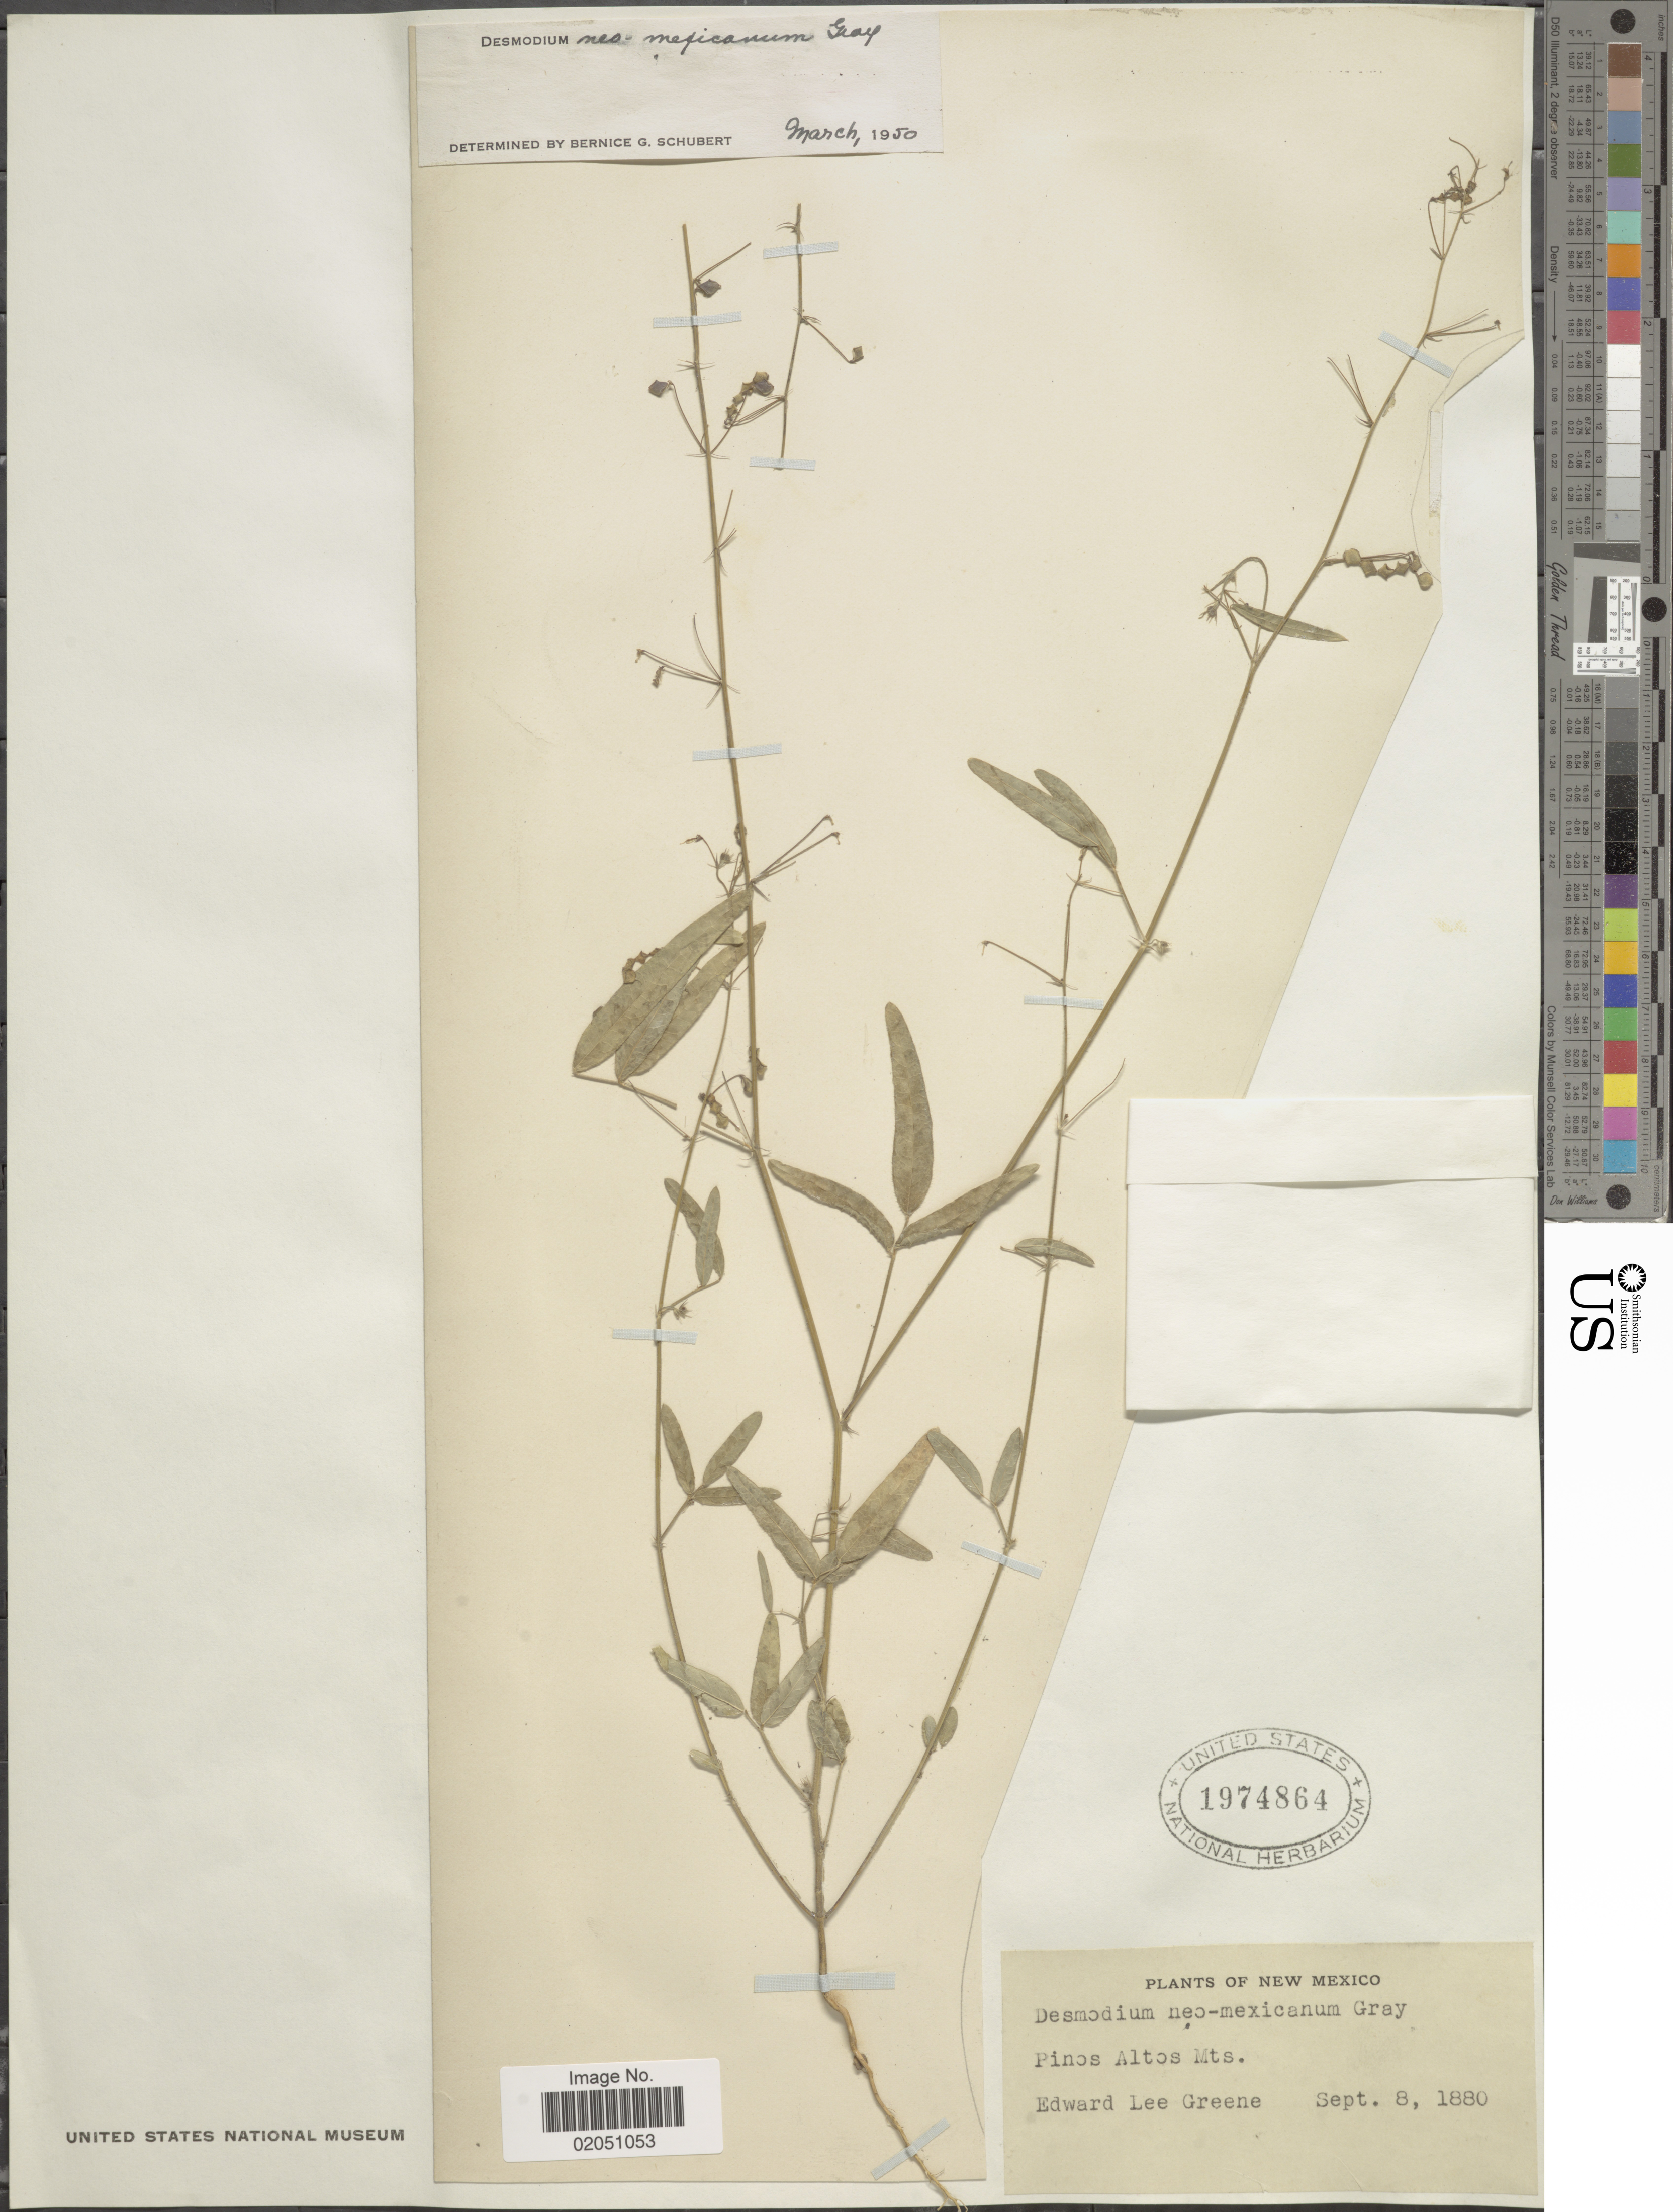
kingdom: Plantae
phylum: Tracheophyta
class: Magnoliopsida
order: Fabales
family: Fabaceae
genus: Desmodium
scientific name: Desmodium neomexicanum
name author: A. Gray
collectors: E. L. Greene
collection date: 1880-09-08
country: United States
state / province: New Mexico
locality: Pinos Altos Mts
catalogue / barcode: US 1974864